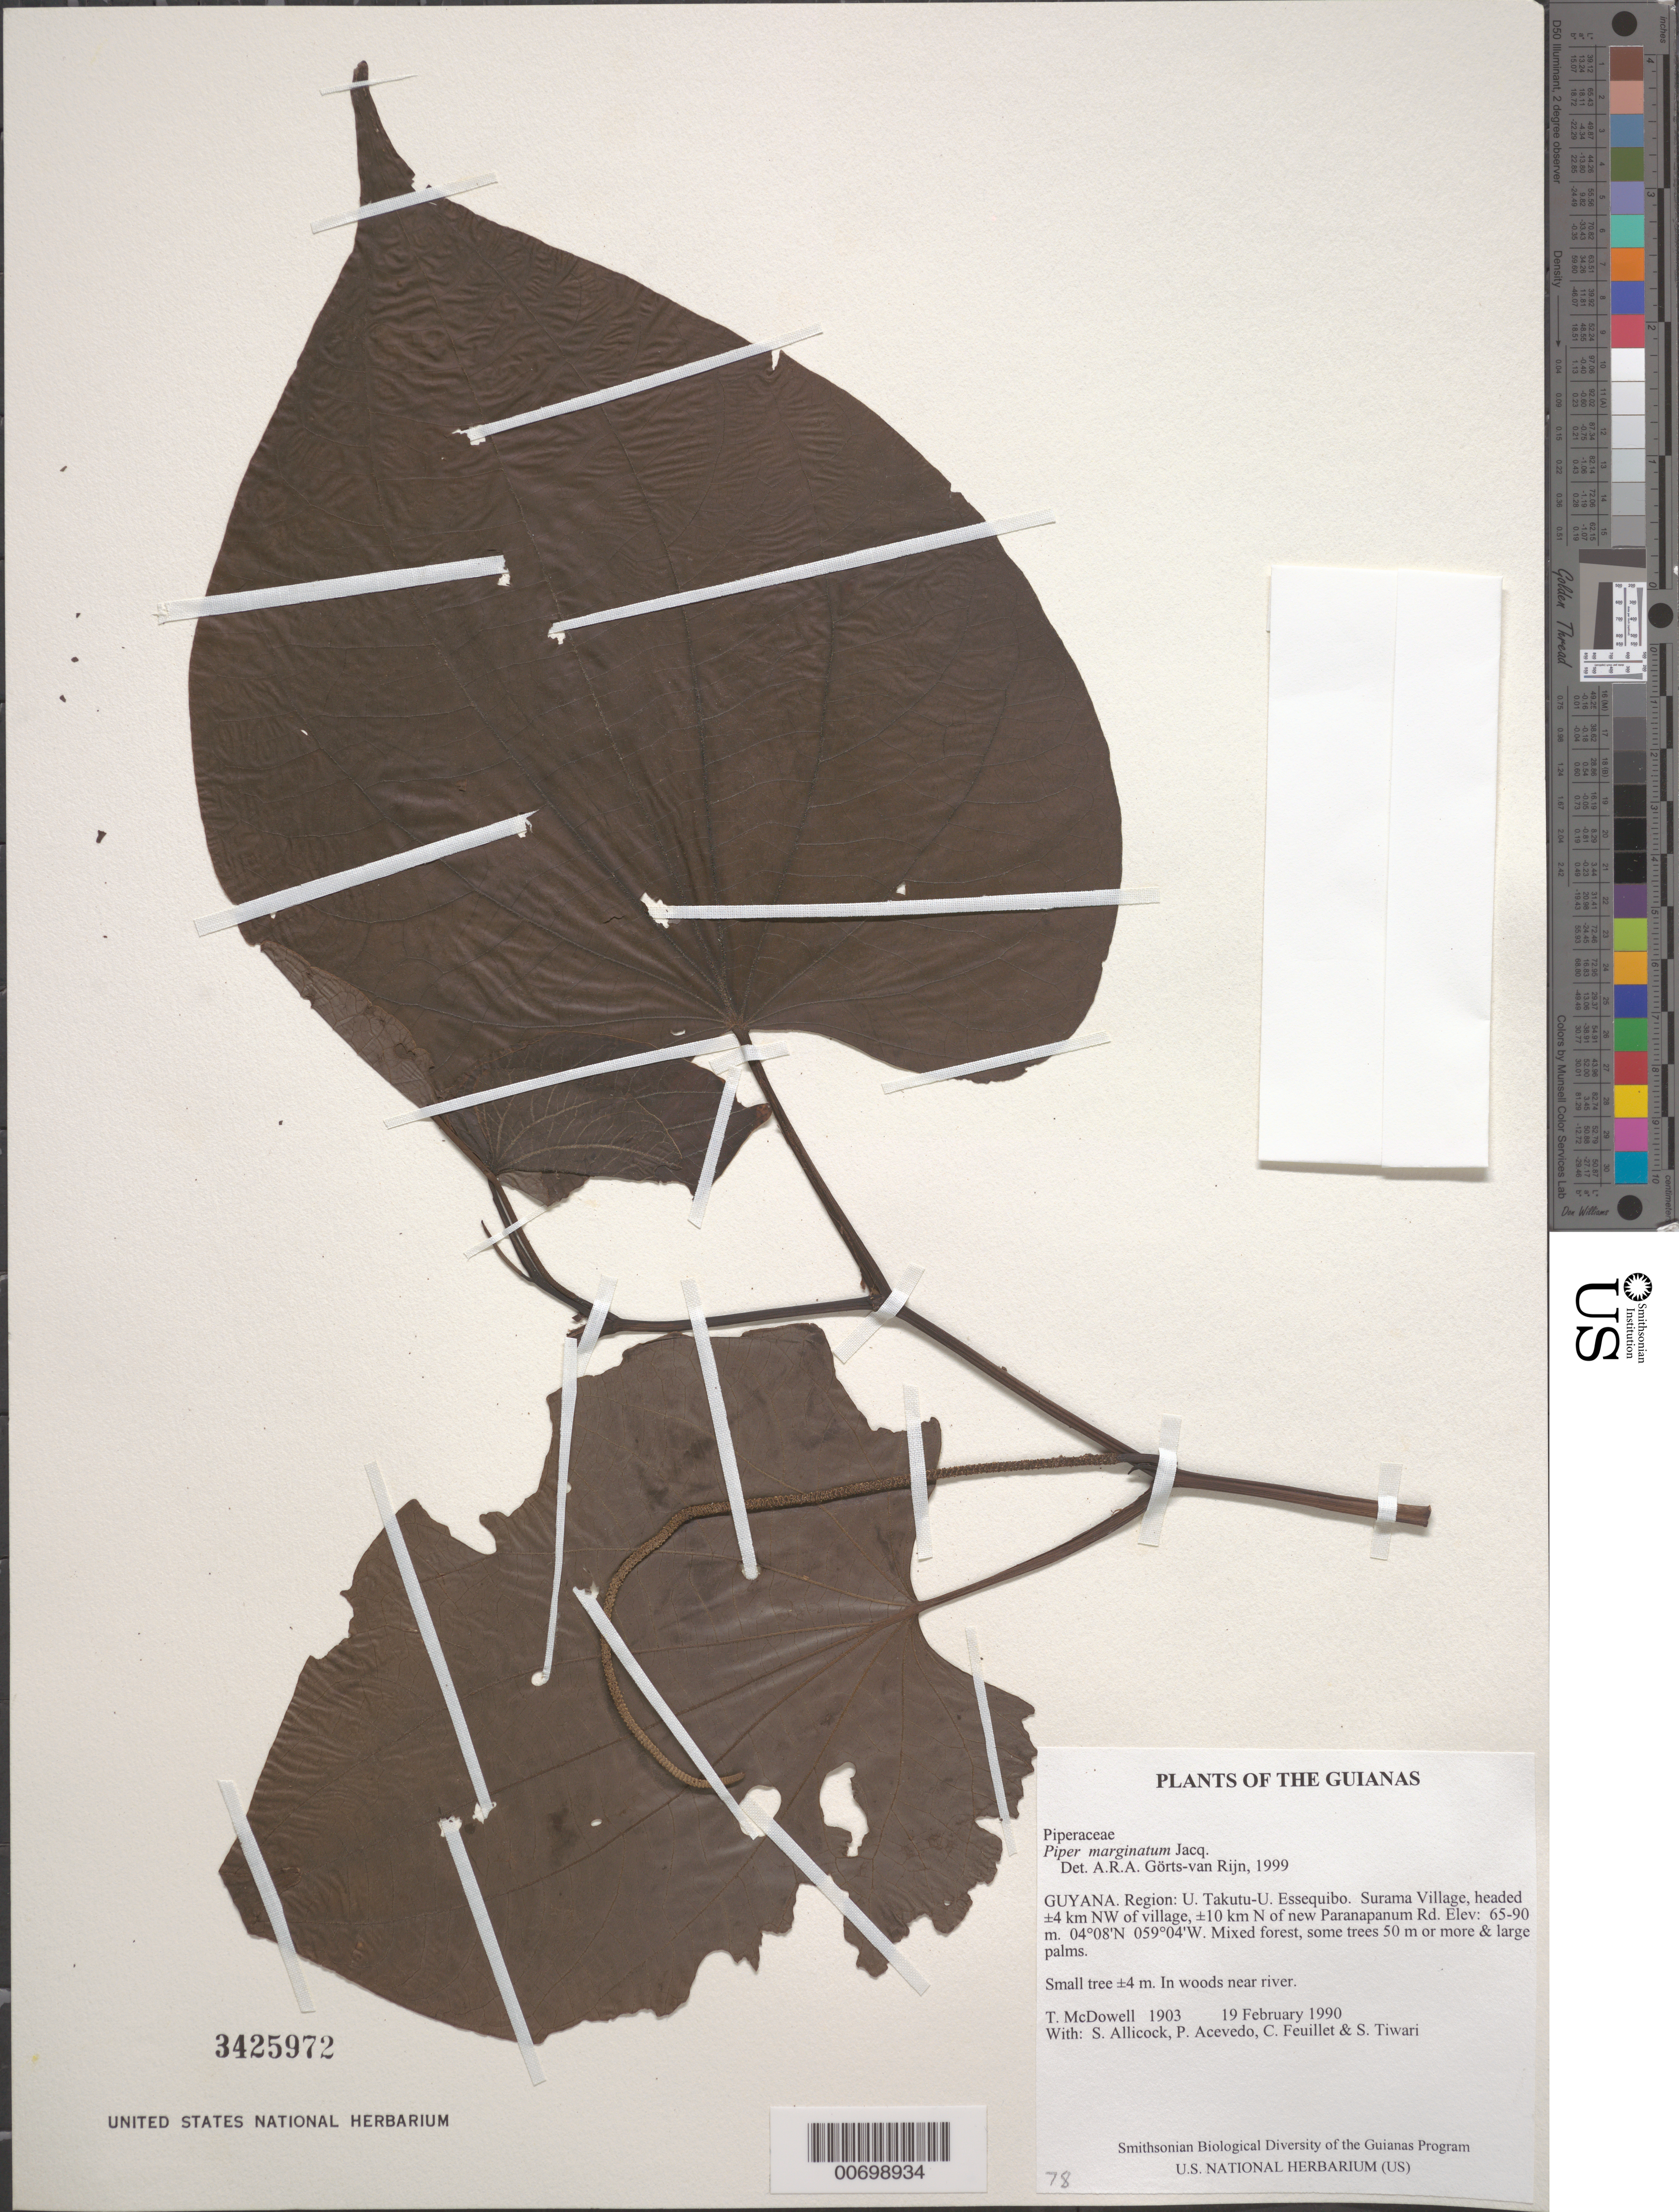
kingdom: Plantae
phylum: Tracheophyta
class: Magnoliopsida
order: Piperales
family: Piperaceae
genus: Piper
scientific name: Piper marginatum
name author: Jacq.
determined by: Görts-van Rijn, A. R. A.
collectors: T. McDowell, S. Allicock, P. Acevedo-Rodr., C. Feuillet & S. Tiwari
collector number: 1903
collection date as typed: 19 February 1990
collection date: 1990-02-19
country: Guyana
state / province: U. Takutu-U. Essequibo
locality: ±4 km NW of Surama Village, ±10 km N of new Paranapanema Road, along western trail to Buro-Buro River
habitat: Mixed forest, some trees 50 m or more & large palms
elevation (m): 65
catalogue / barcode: US 3425972